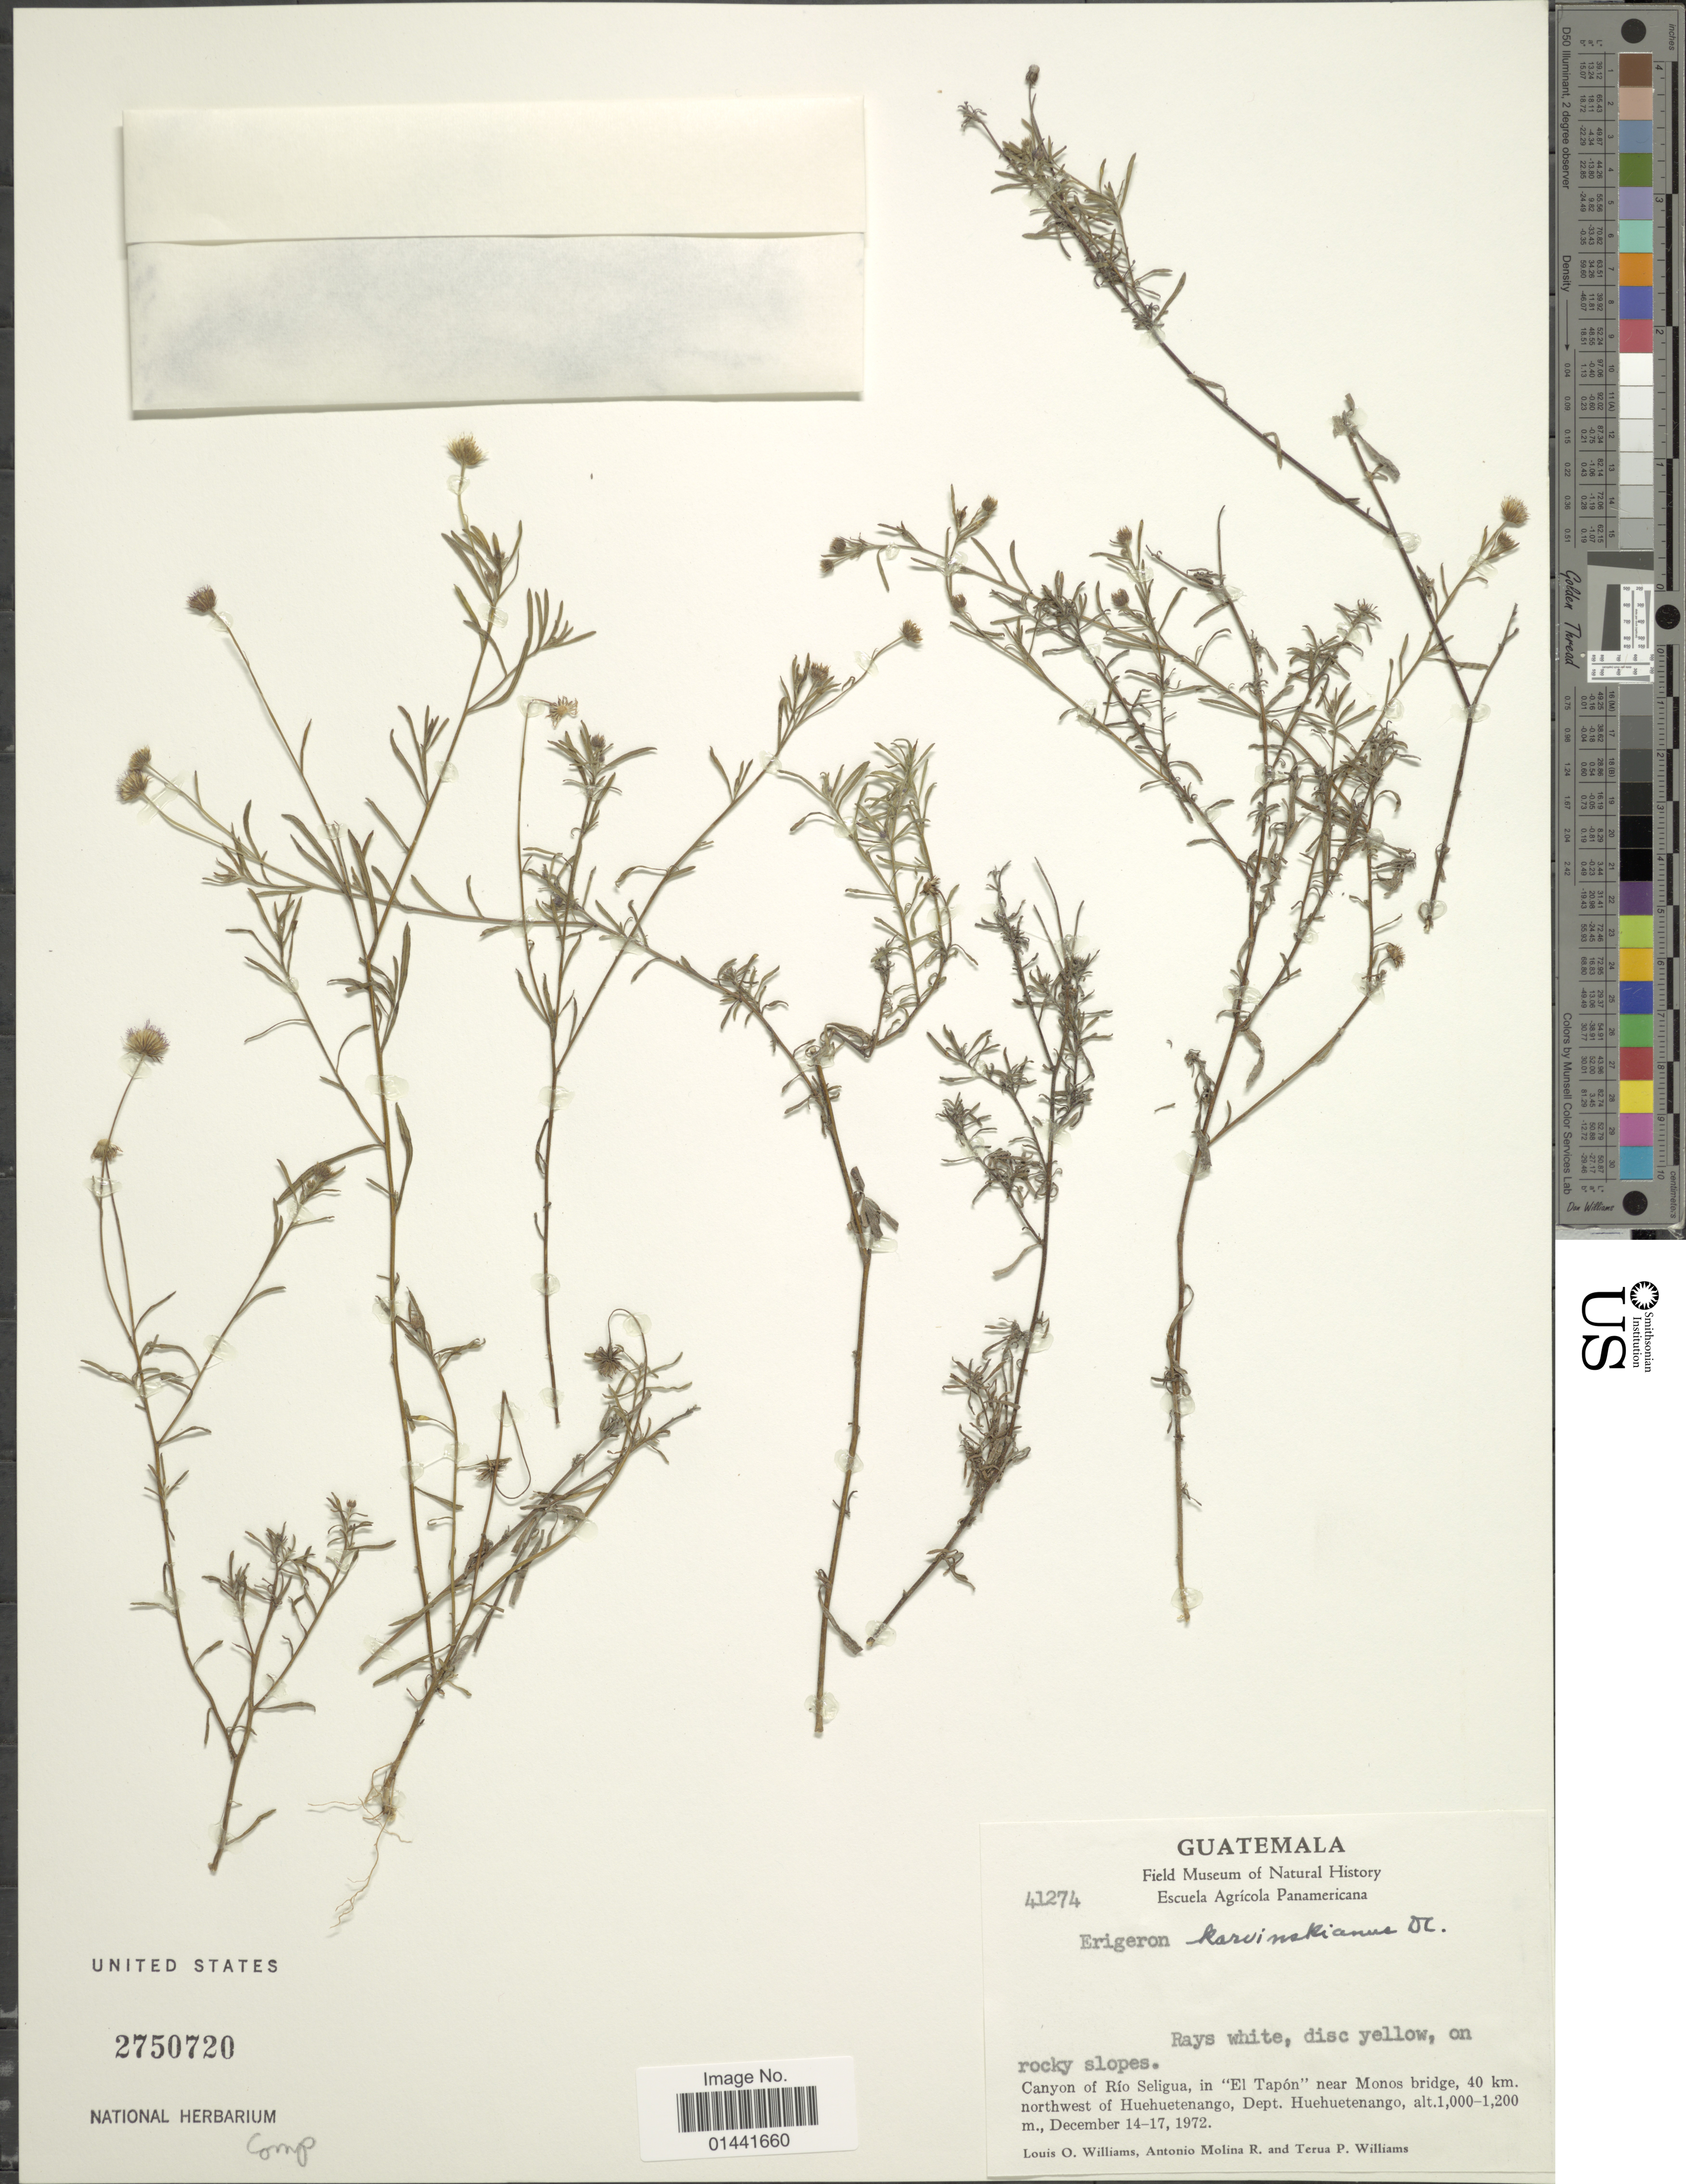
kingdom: Plantae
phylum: Tracheophyta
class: Magnoliopsida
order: Asterales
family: Asteraceae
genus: Erigeron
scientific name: Erigeron karvinskianus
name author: DC.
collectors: L. O. Williams, A. Molina R. & T. P. Williams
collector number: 41274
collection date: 1972-12-14/1972-12-17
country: Guatemala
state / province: Huehuetenango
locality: Rocky slopes, Canyon of Río Seligua, in "El Tapón" near Monos bridge, 40 km. northwest of Huehuetenango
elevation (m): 1000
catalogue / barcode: US 2750720